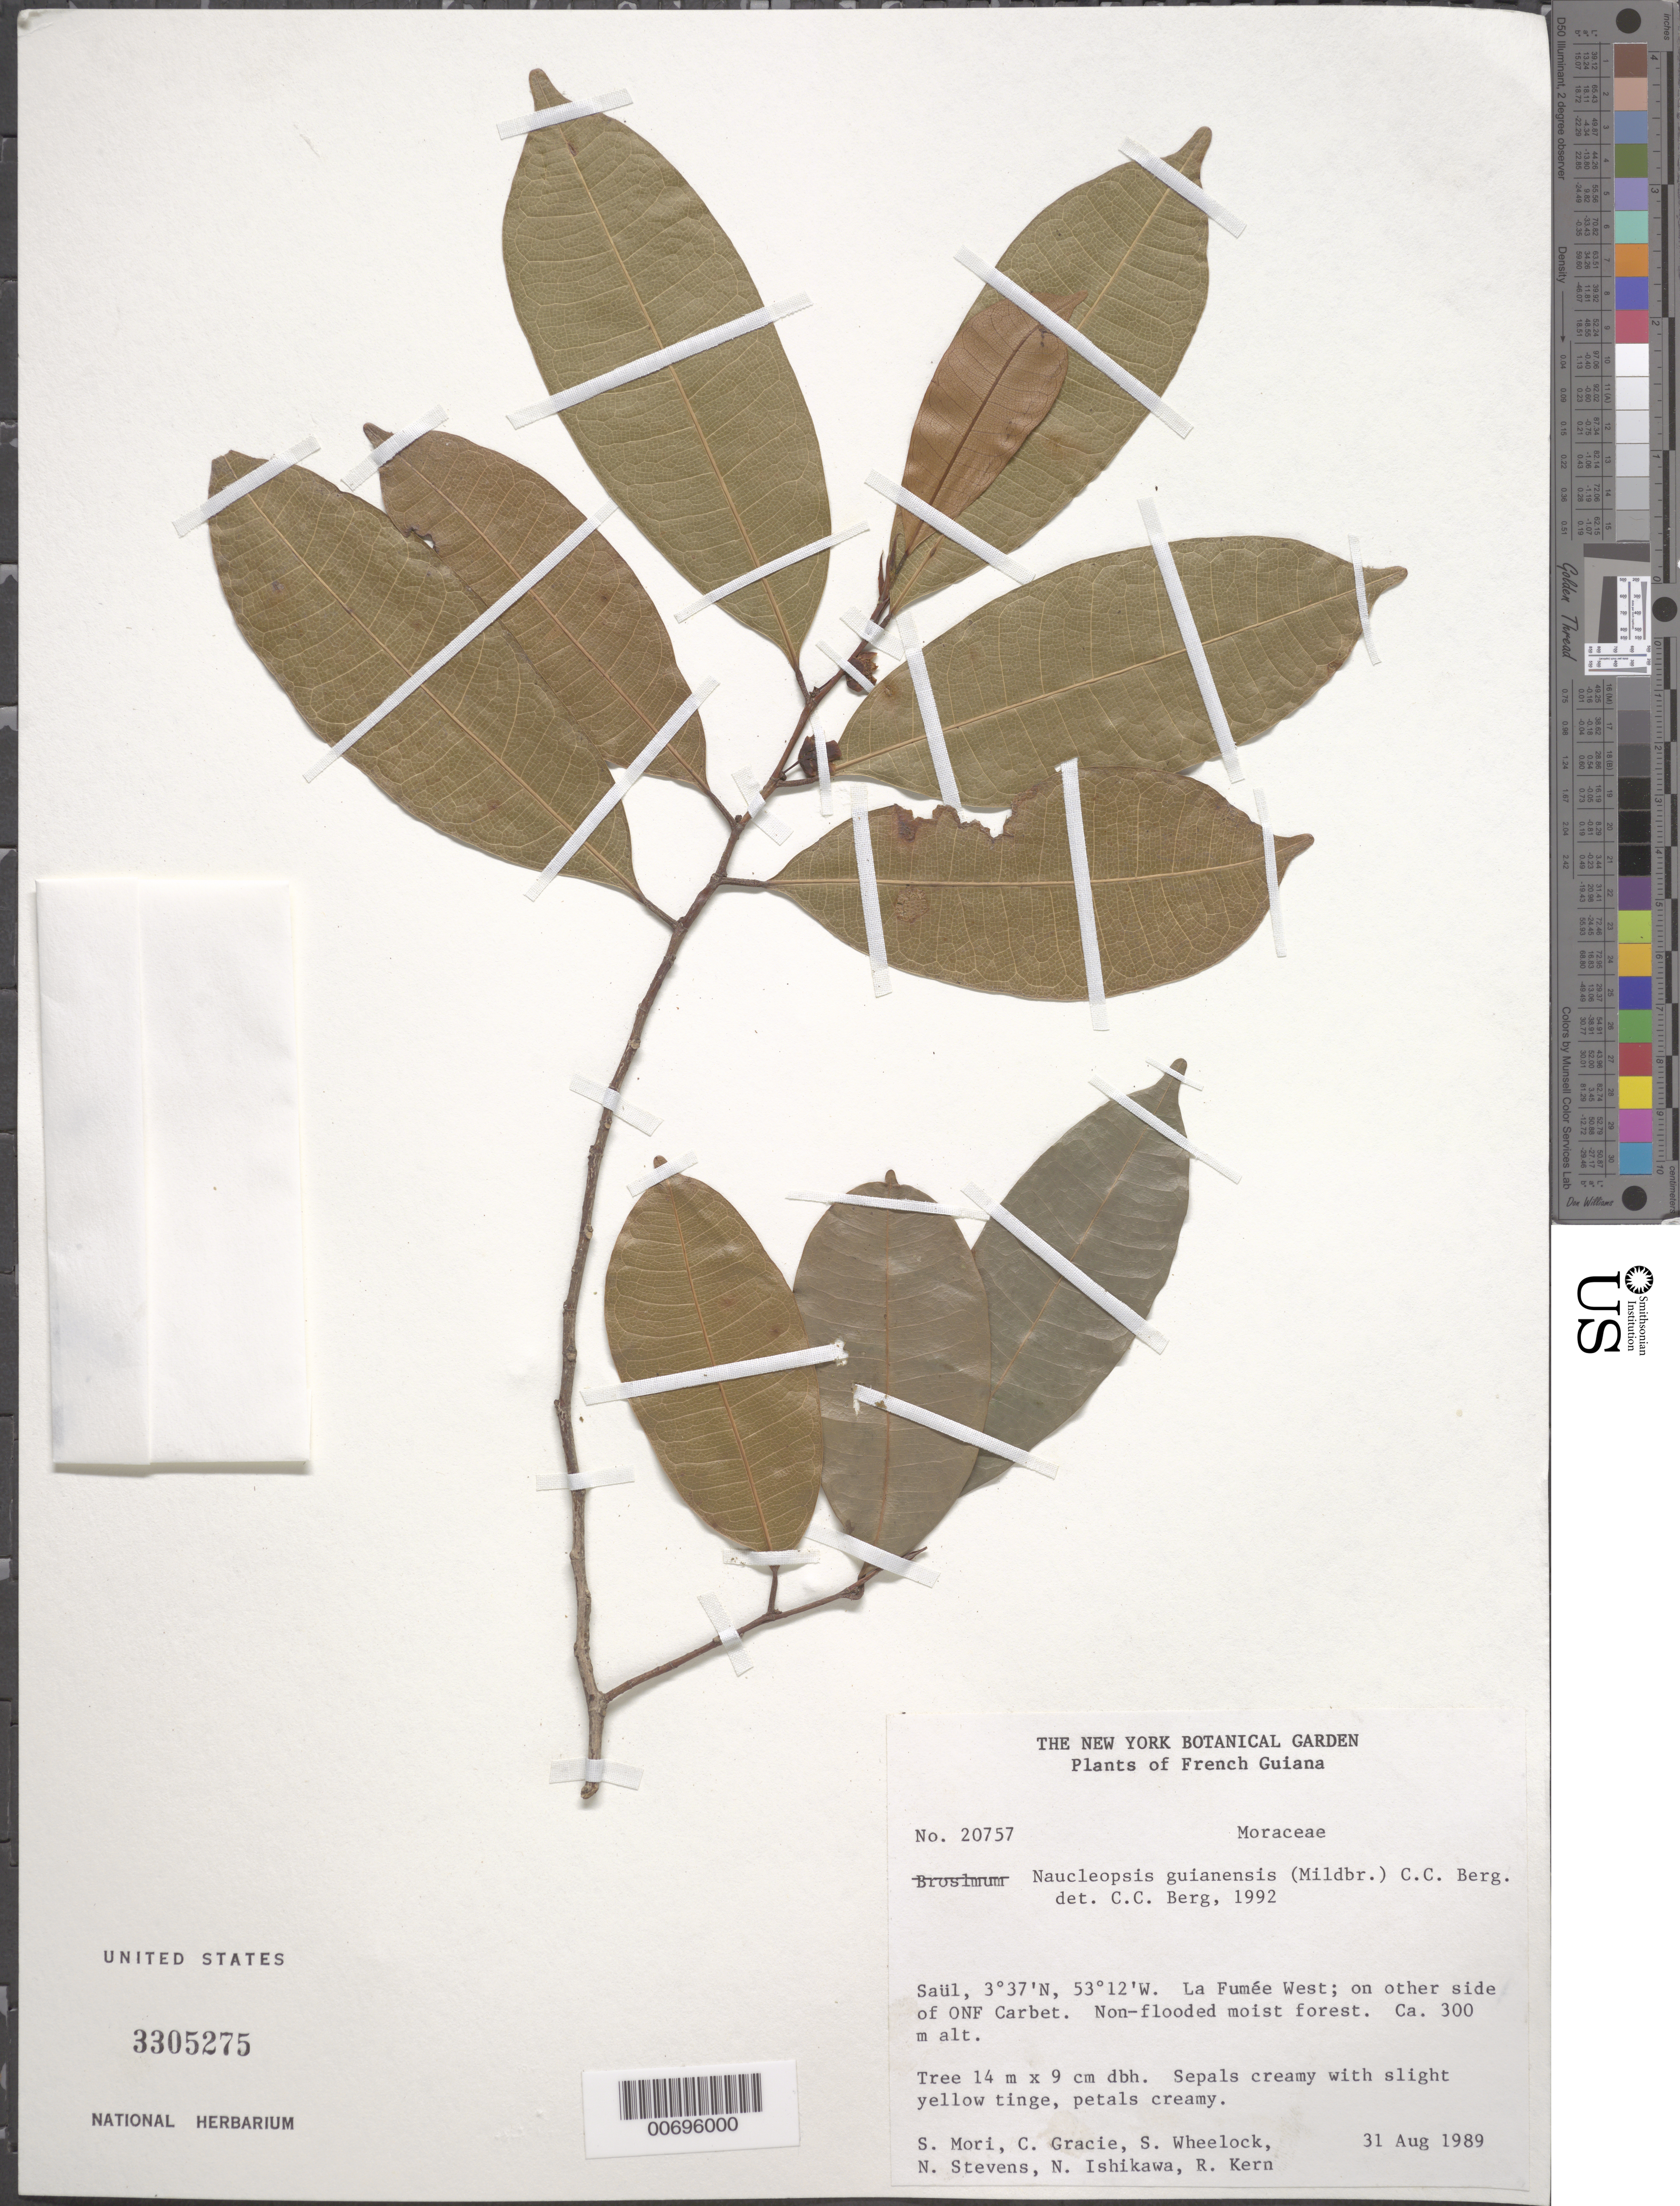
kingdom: Plantae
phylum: Tracheophyta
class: Magnoliopsida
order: Rosales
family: Moraceae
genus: Naucleopsis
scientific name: Naucleopsis guianensis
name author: (Mildbr.) C.C. Berg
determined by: Berg, C. C.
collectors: S. Mori, J. Gebhards, N. Stevens & N. Ishikawa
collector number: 20757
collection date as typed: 31-Aug-89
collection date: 1989-08-31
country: French Guiana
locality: Saül, La Fumée Oeste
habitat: Non-flooded moist forest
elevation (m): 300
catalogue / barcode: US 3305275